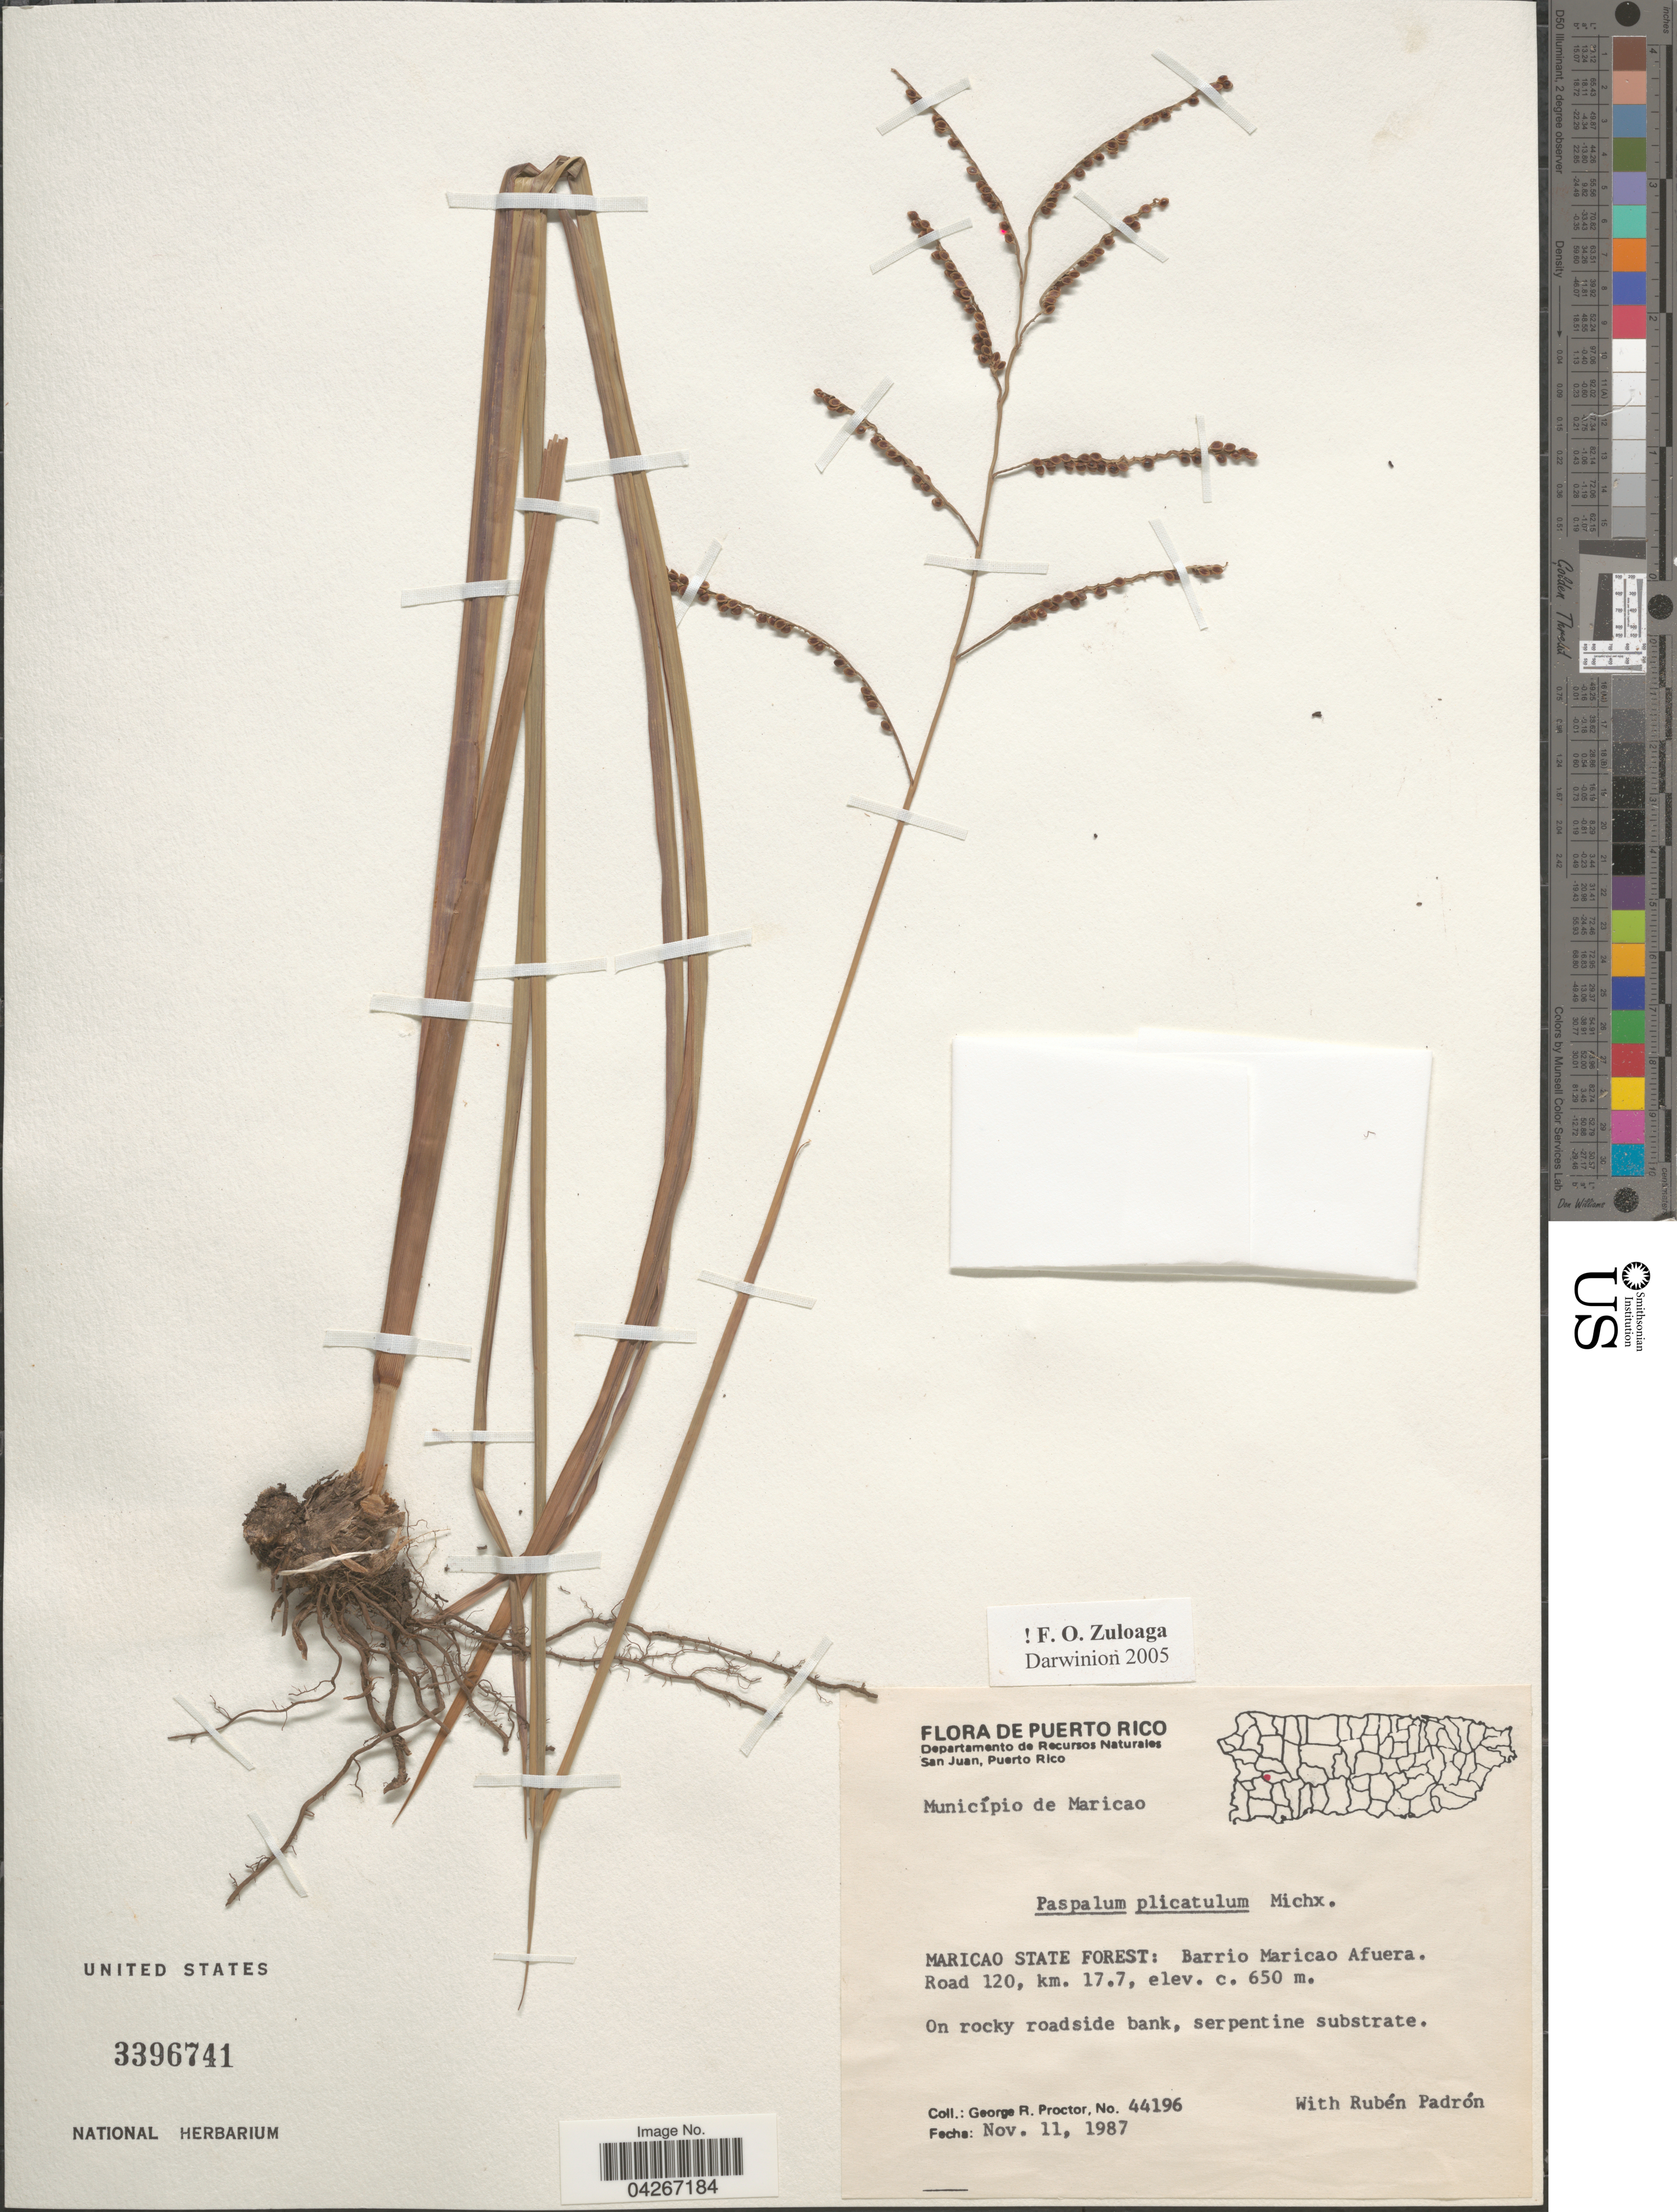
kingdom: Plantae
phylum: Tracheophyta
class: Liliopsida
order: Poales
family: Poaceae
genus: Paspalum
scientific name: Paspalum plicatulum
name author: Michx.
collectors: G. R. Proctor & R. Padrón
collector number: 44196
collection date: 1987-11-11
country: Puerto Rico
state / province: Maricao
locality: Município de Maricao. Maricao State Forest: Barrio Maricao Afuera. Road 120, km. 17.7.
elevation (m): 650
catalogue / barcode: US 3396741